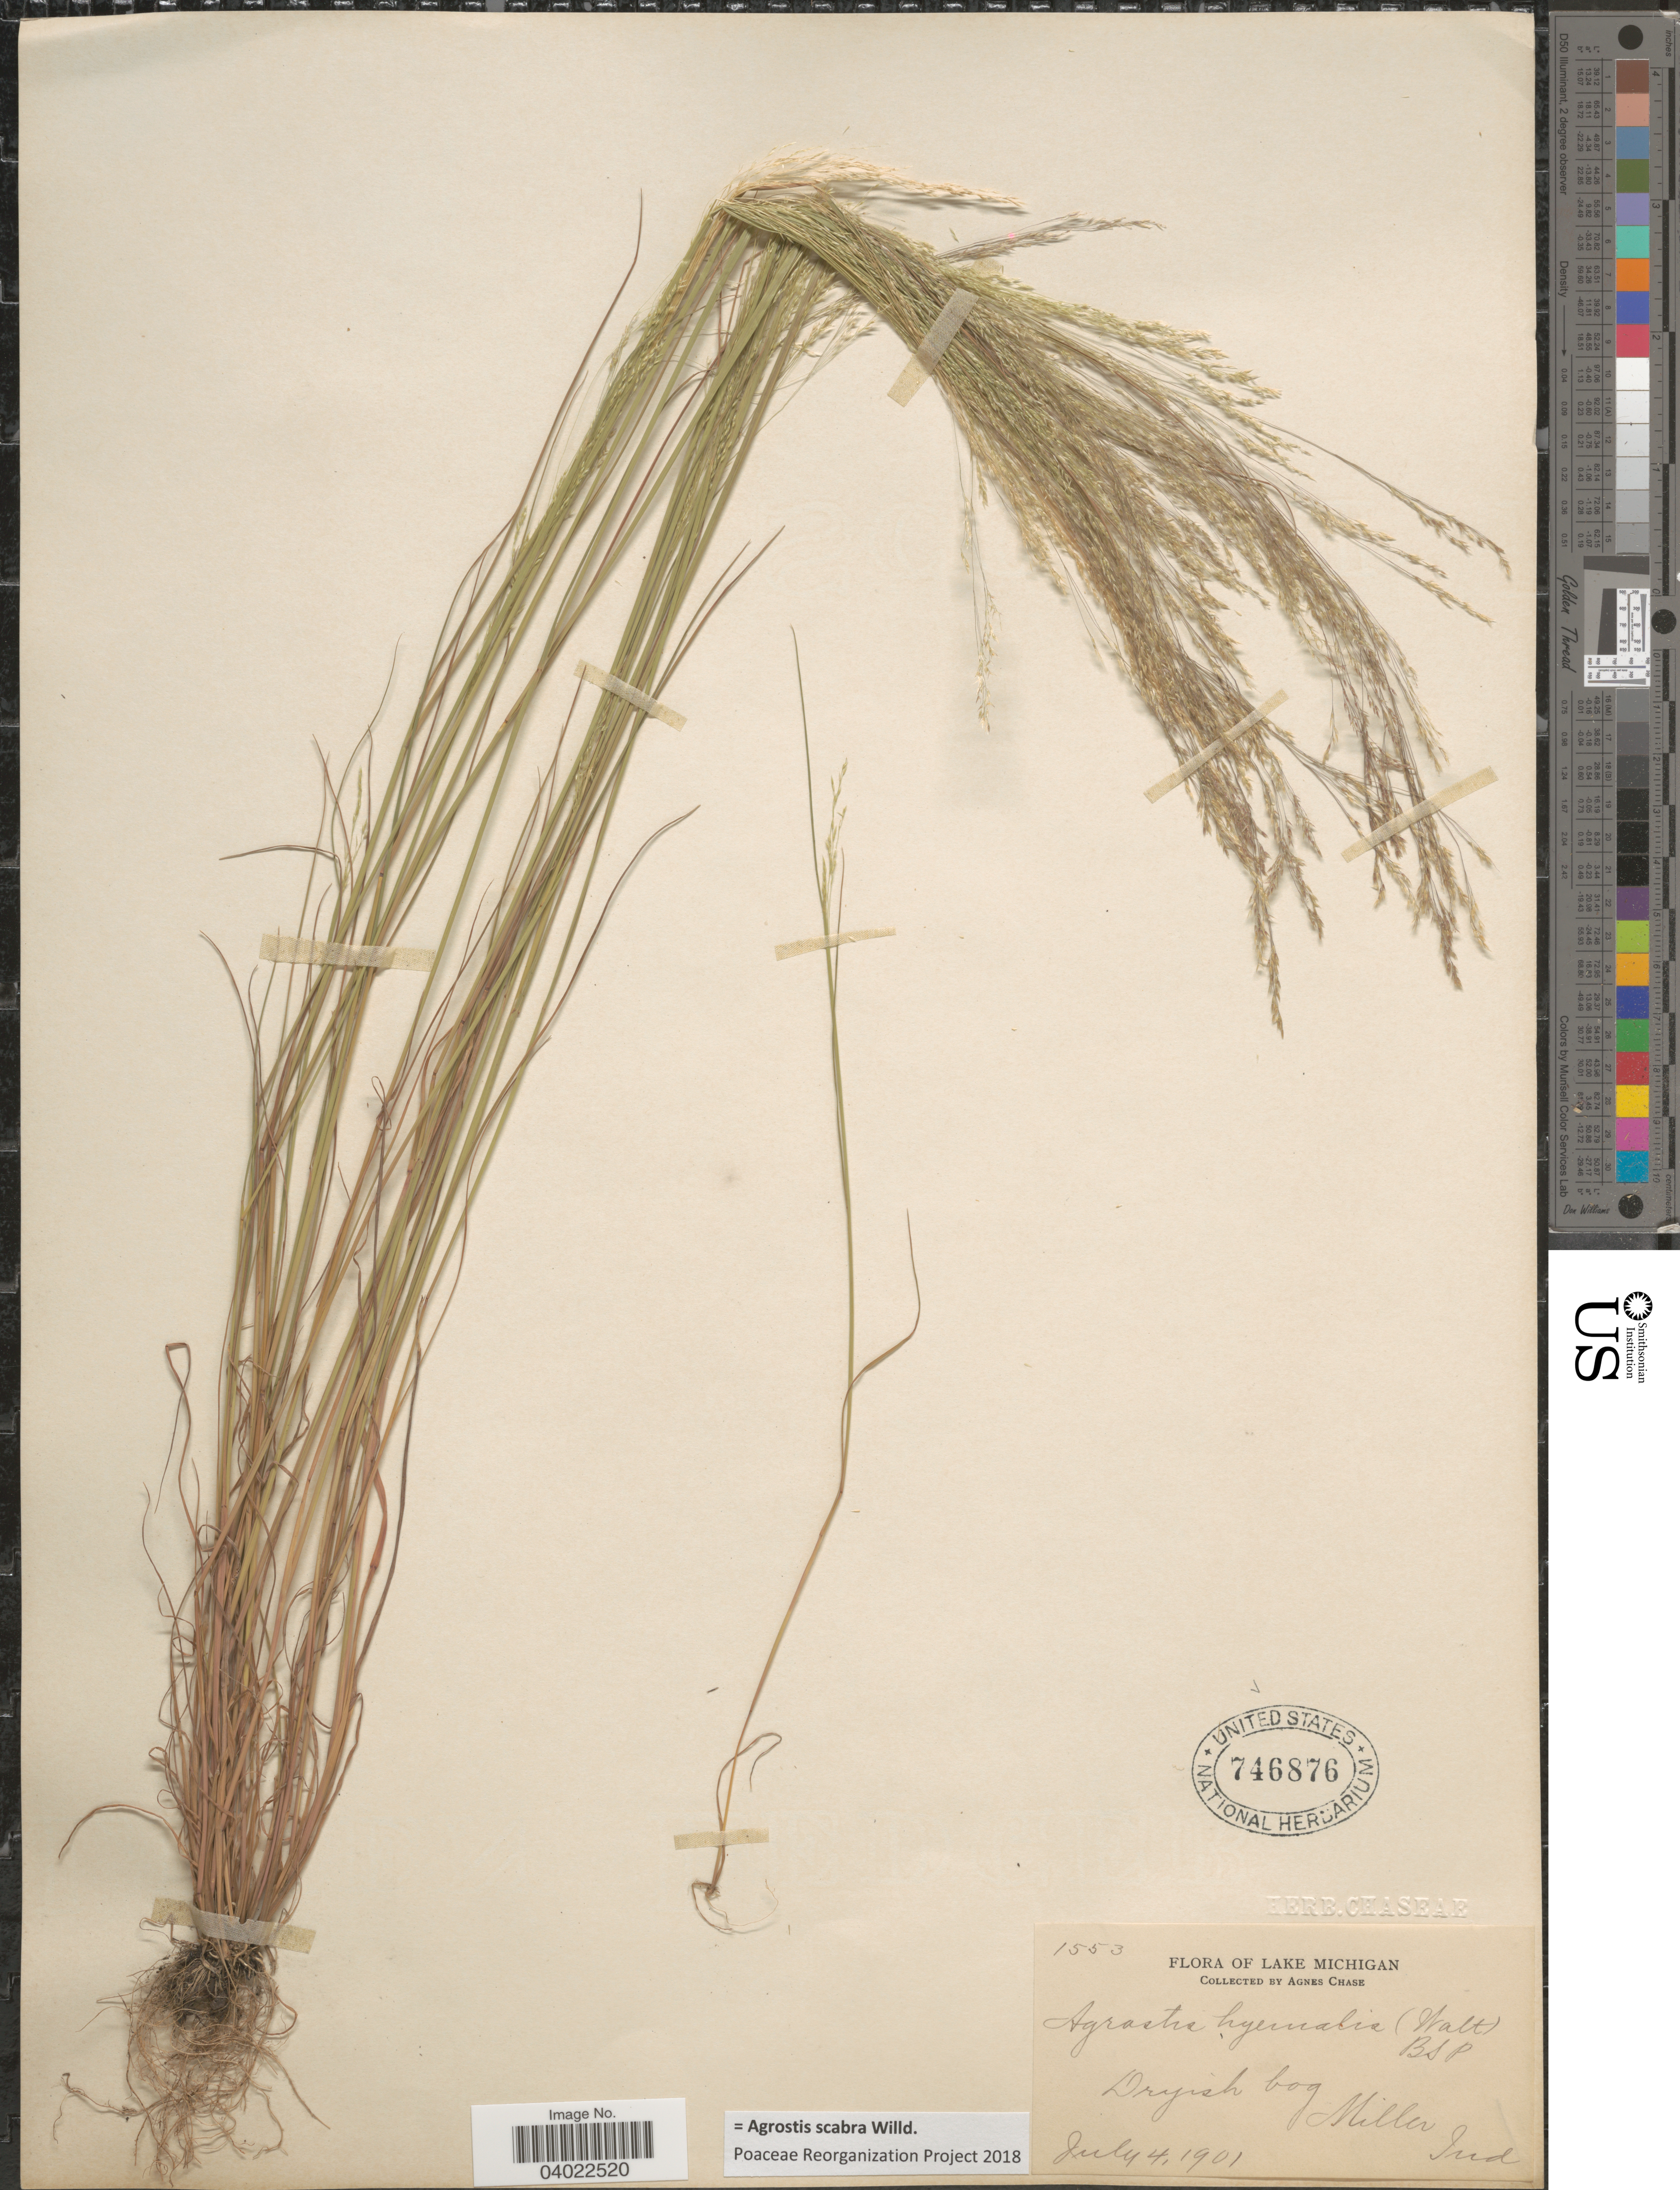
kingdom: Plantae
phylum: Tracheophyta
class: Liliopsida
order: Poales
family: Poaceae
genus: Agrostis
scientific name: Agrostis scabra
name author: Willd.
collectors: A. Chase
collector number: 1553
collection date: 1901-07-04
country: United States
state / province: Indiana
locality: Lake Michigan. Miller.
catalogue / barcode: US 746876